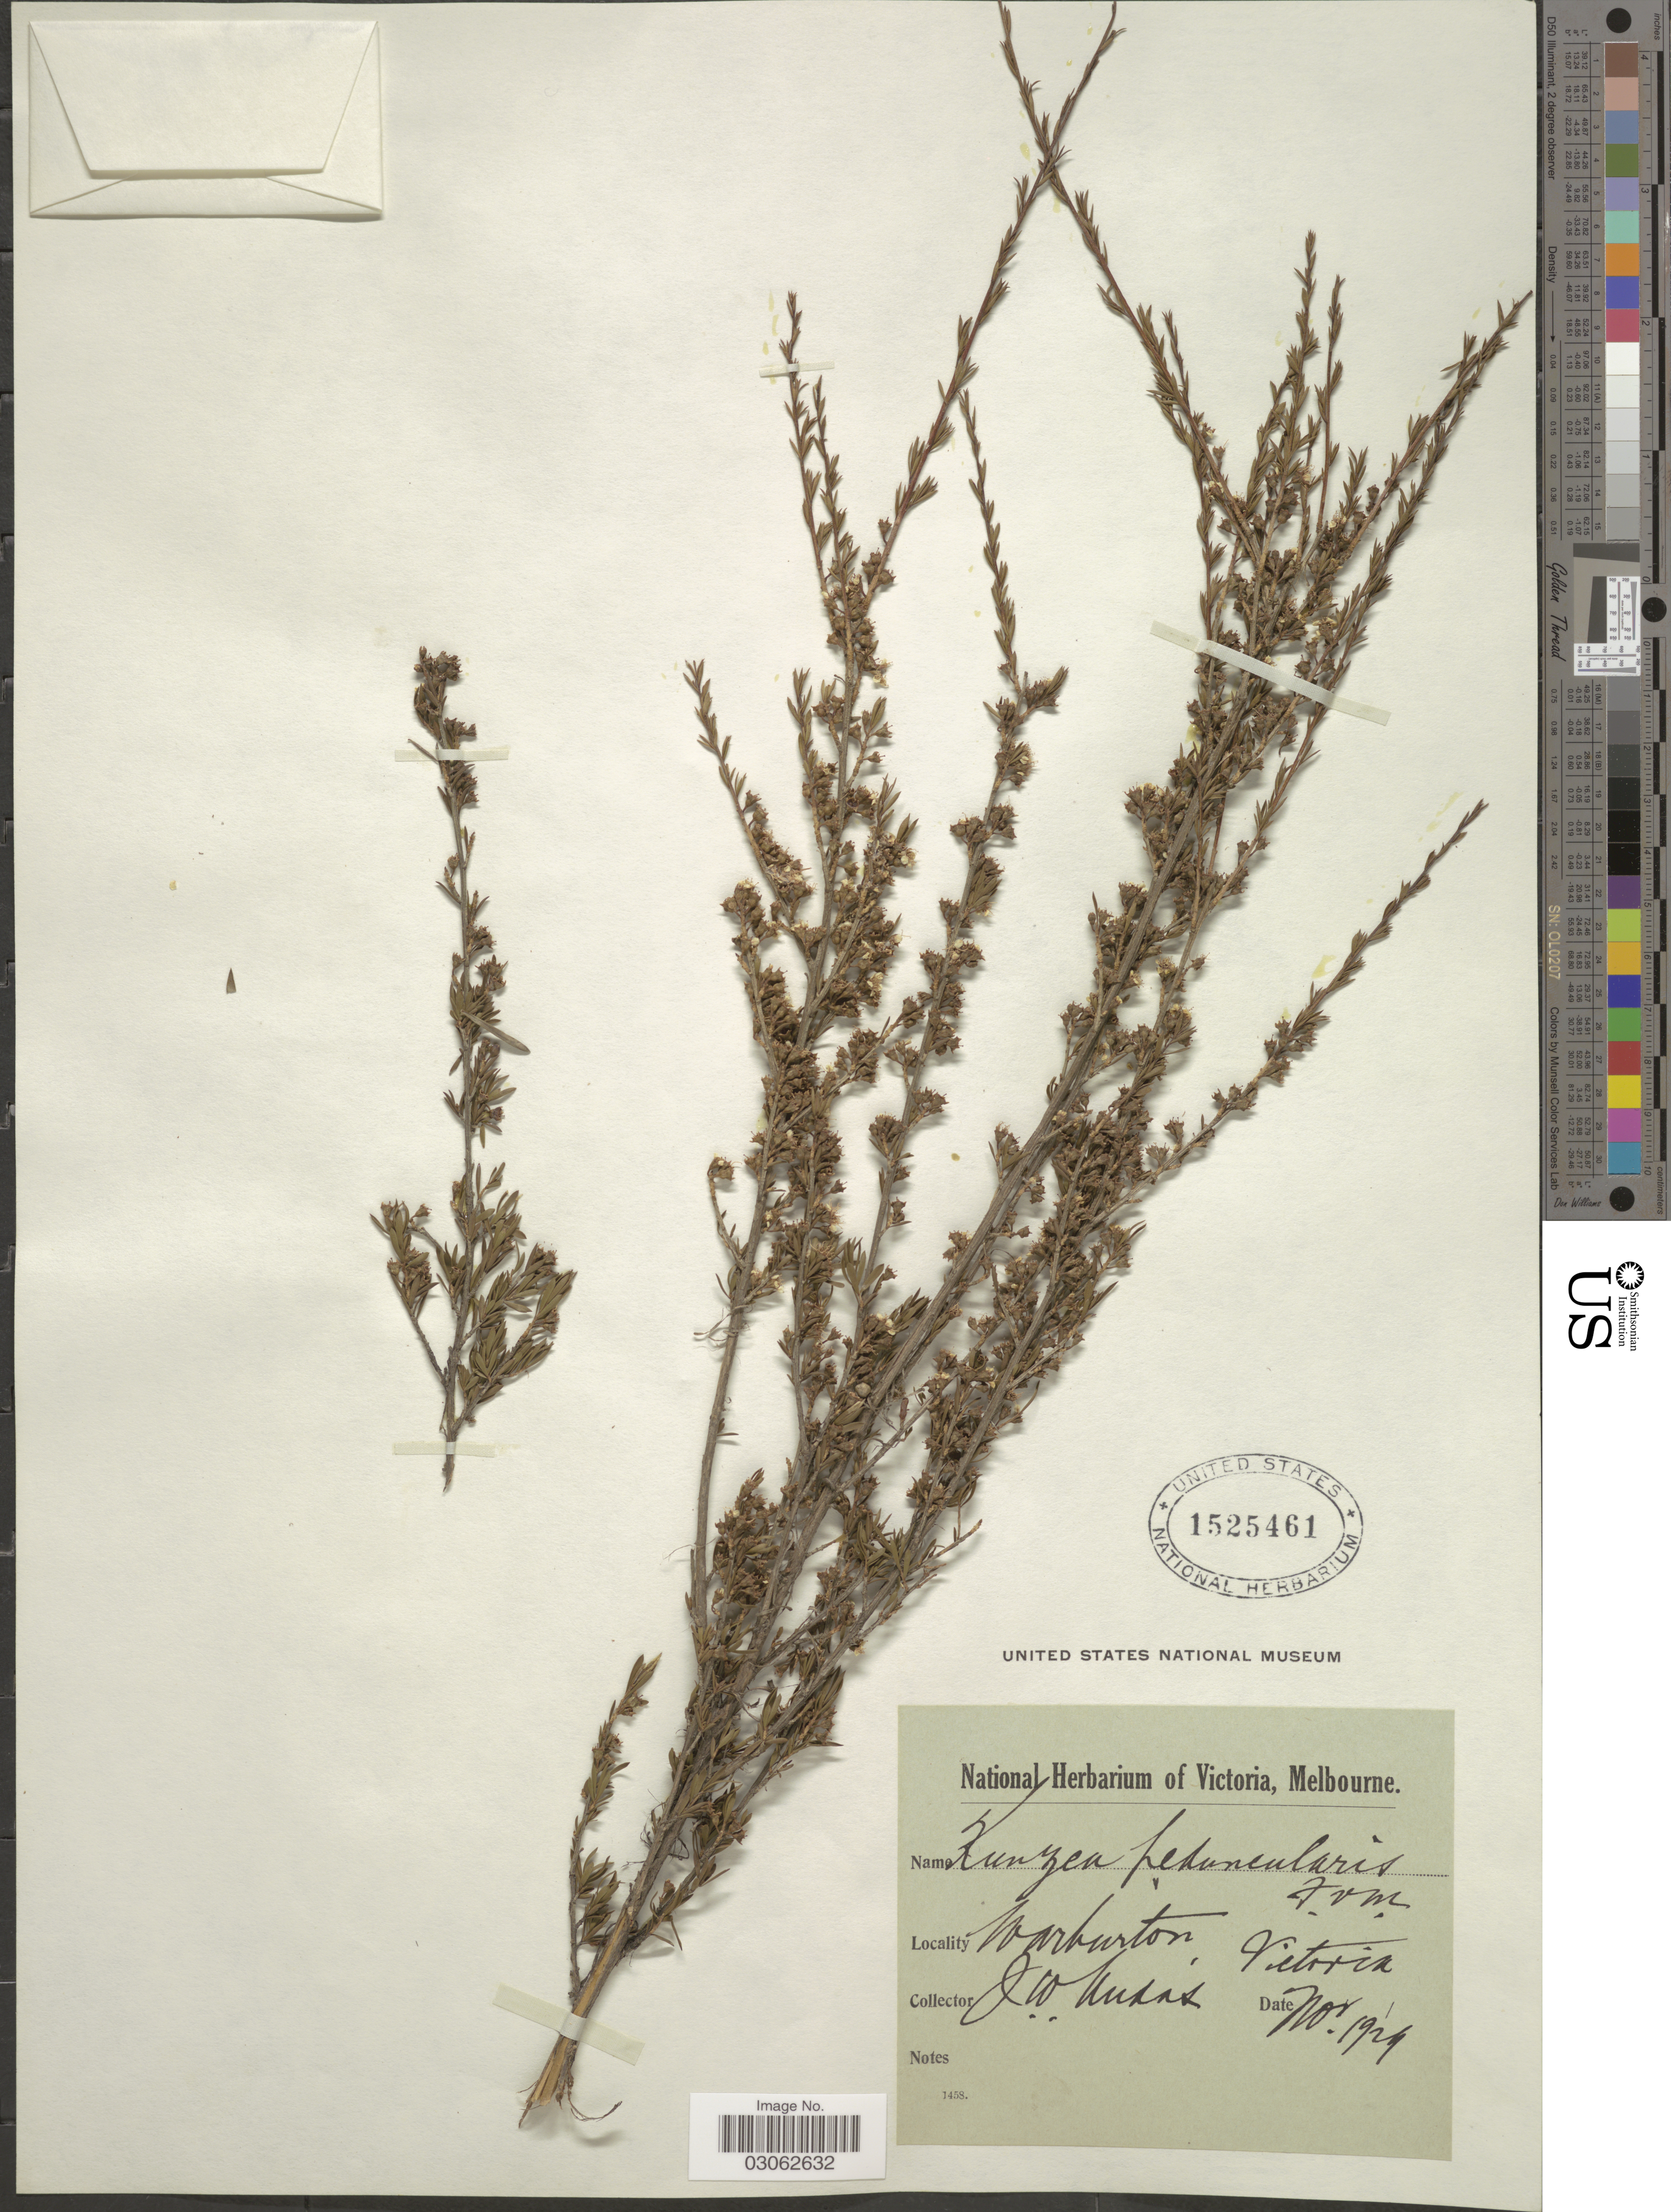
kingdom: Plantae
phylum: Tracheophyta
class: Magnoliopsida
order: Myrtales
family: Myrtaceae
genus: Kunzea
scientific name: Kunzea peduncularis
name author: F. Muell.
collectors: J. Audas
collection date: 1929-11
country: Australia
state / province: Victoria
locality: Warburton, Victoria.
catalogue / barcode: US 1525461